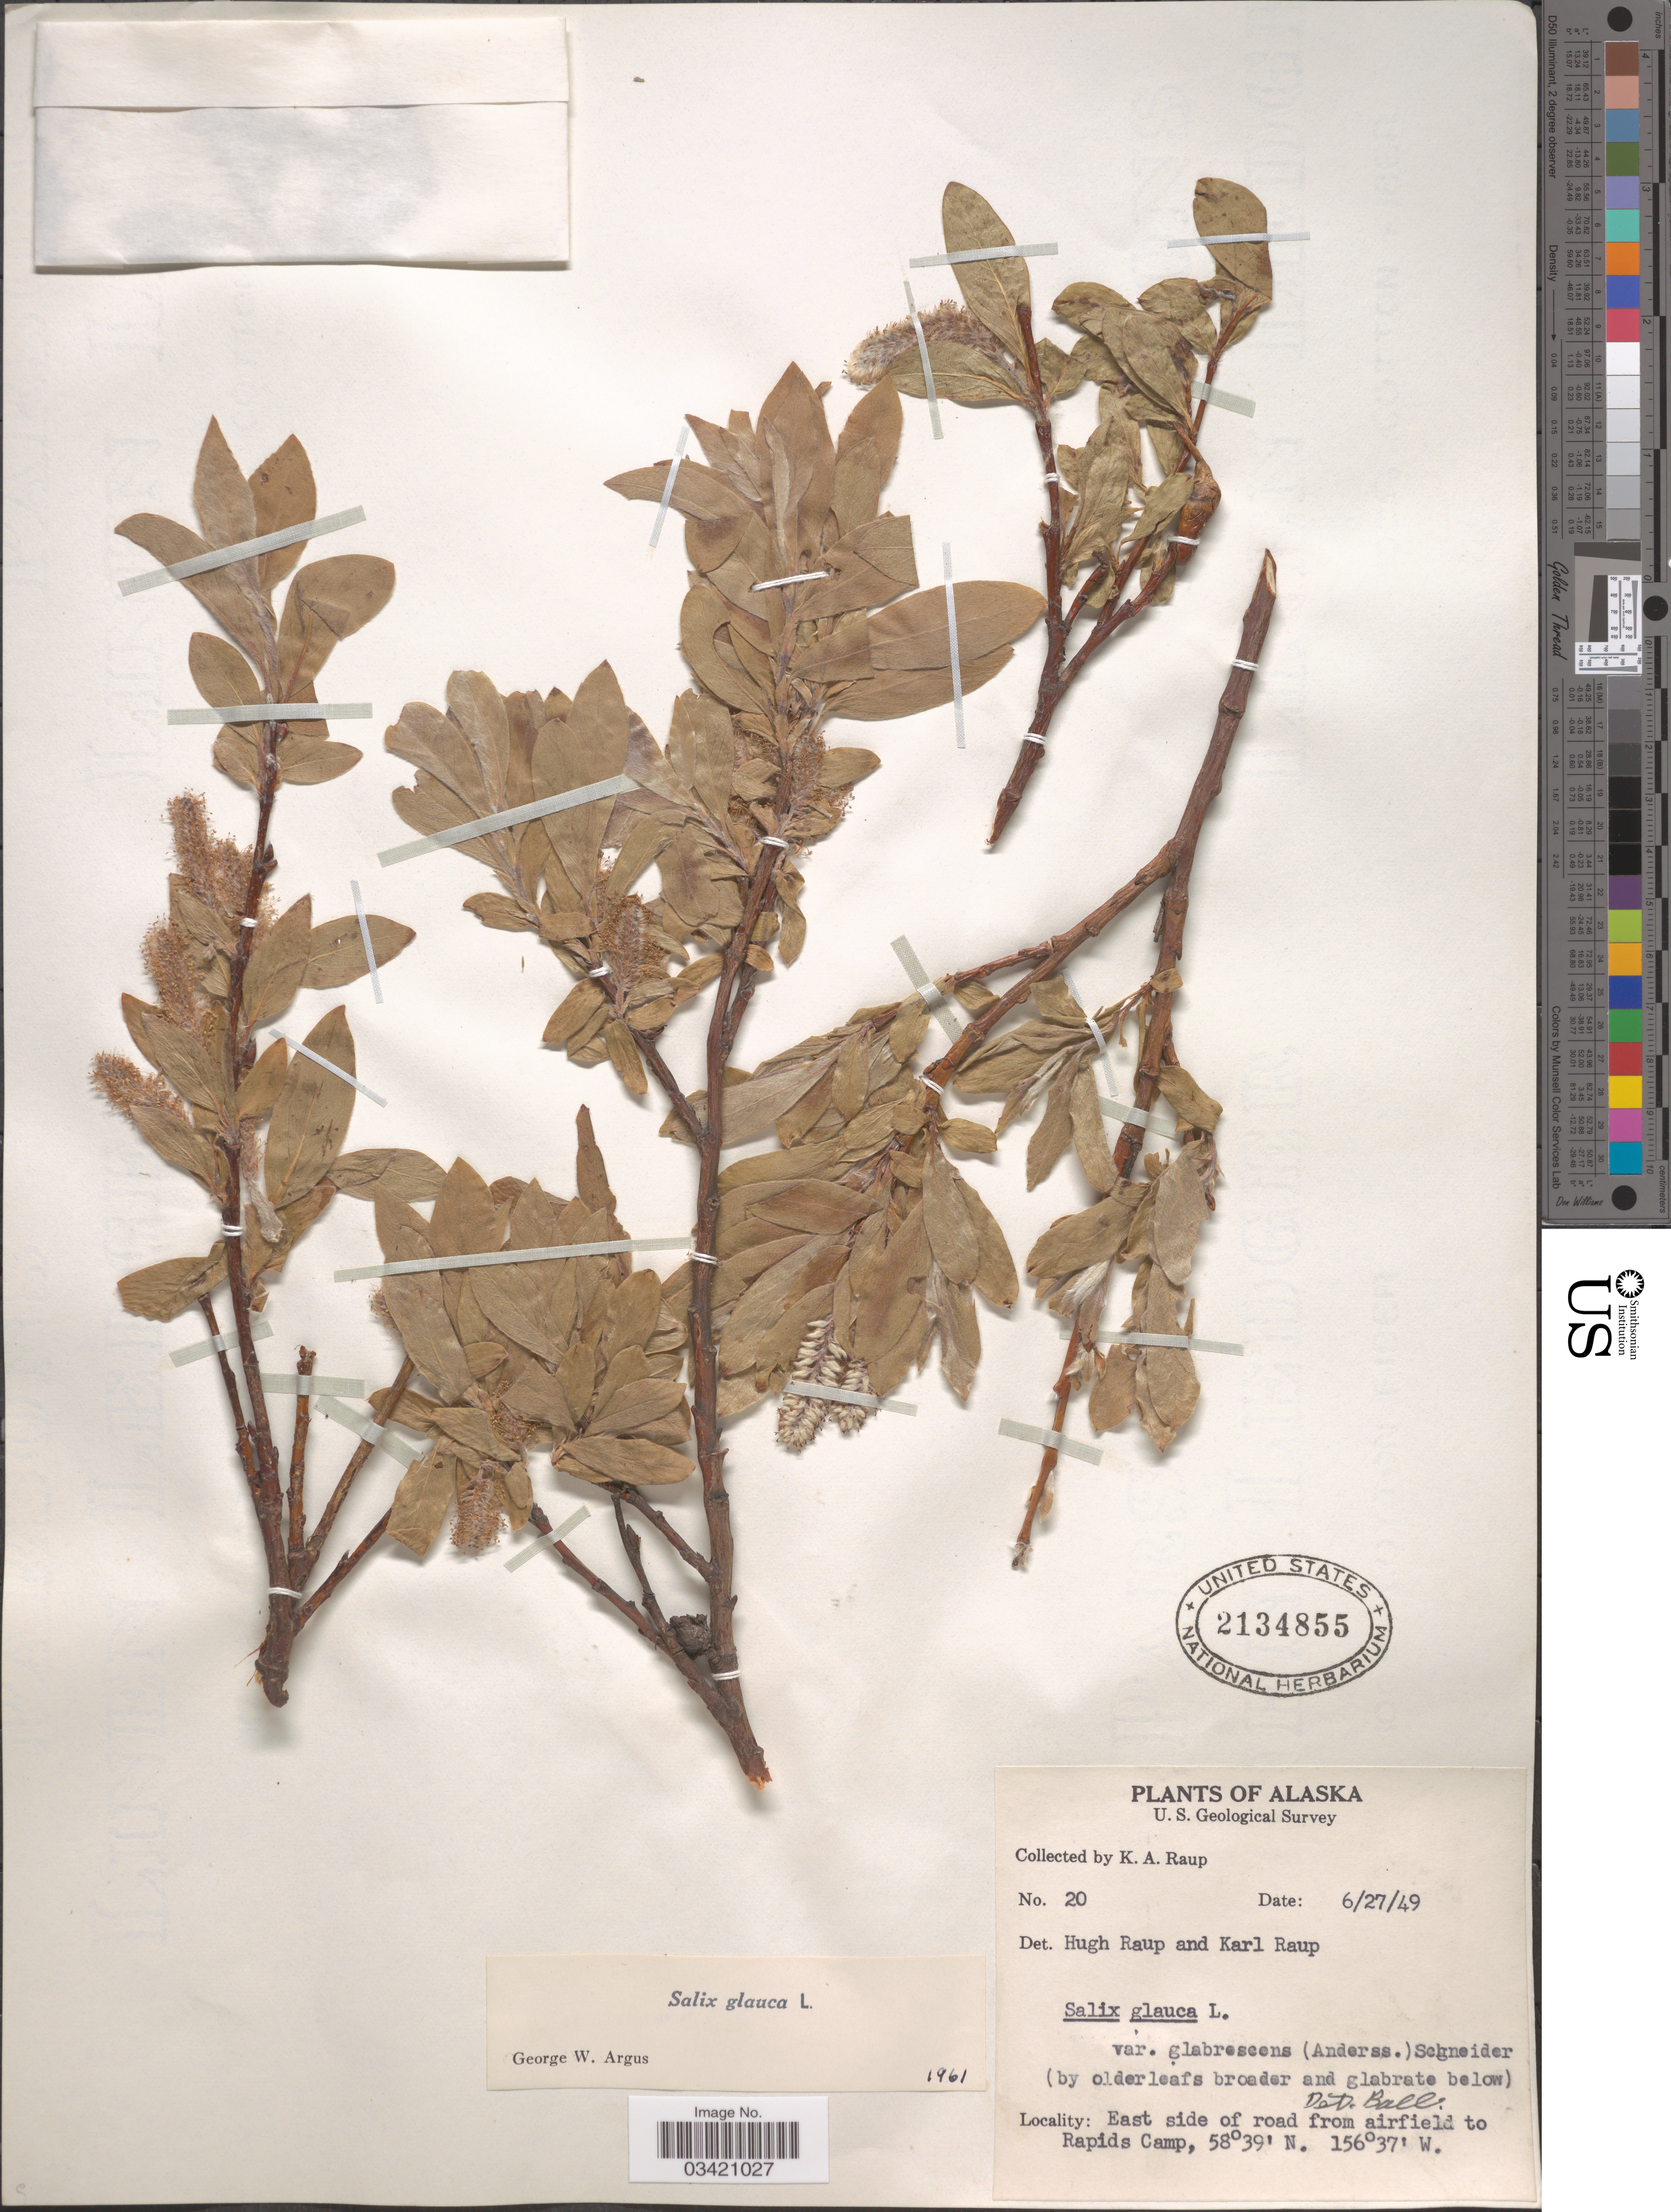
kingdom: Plantae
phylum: Tracheophyta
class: Magnoliopsida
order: Malpighiales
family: Salicaceae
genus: Salix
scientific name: Salix glauca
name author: L.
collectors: K. Raup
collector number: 20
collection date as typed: Transcribed d/m/y: 27/6/49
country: United States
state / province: Alaska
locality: East side of road from airfield to Rapids Camp.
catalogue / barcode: US 2134855